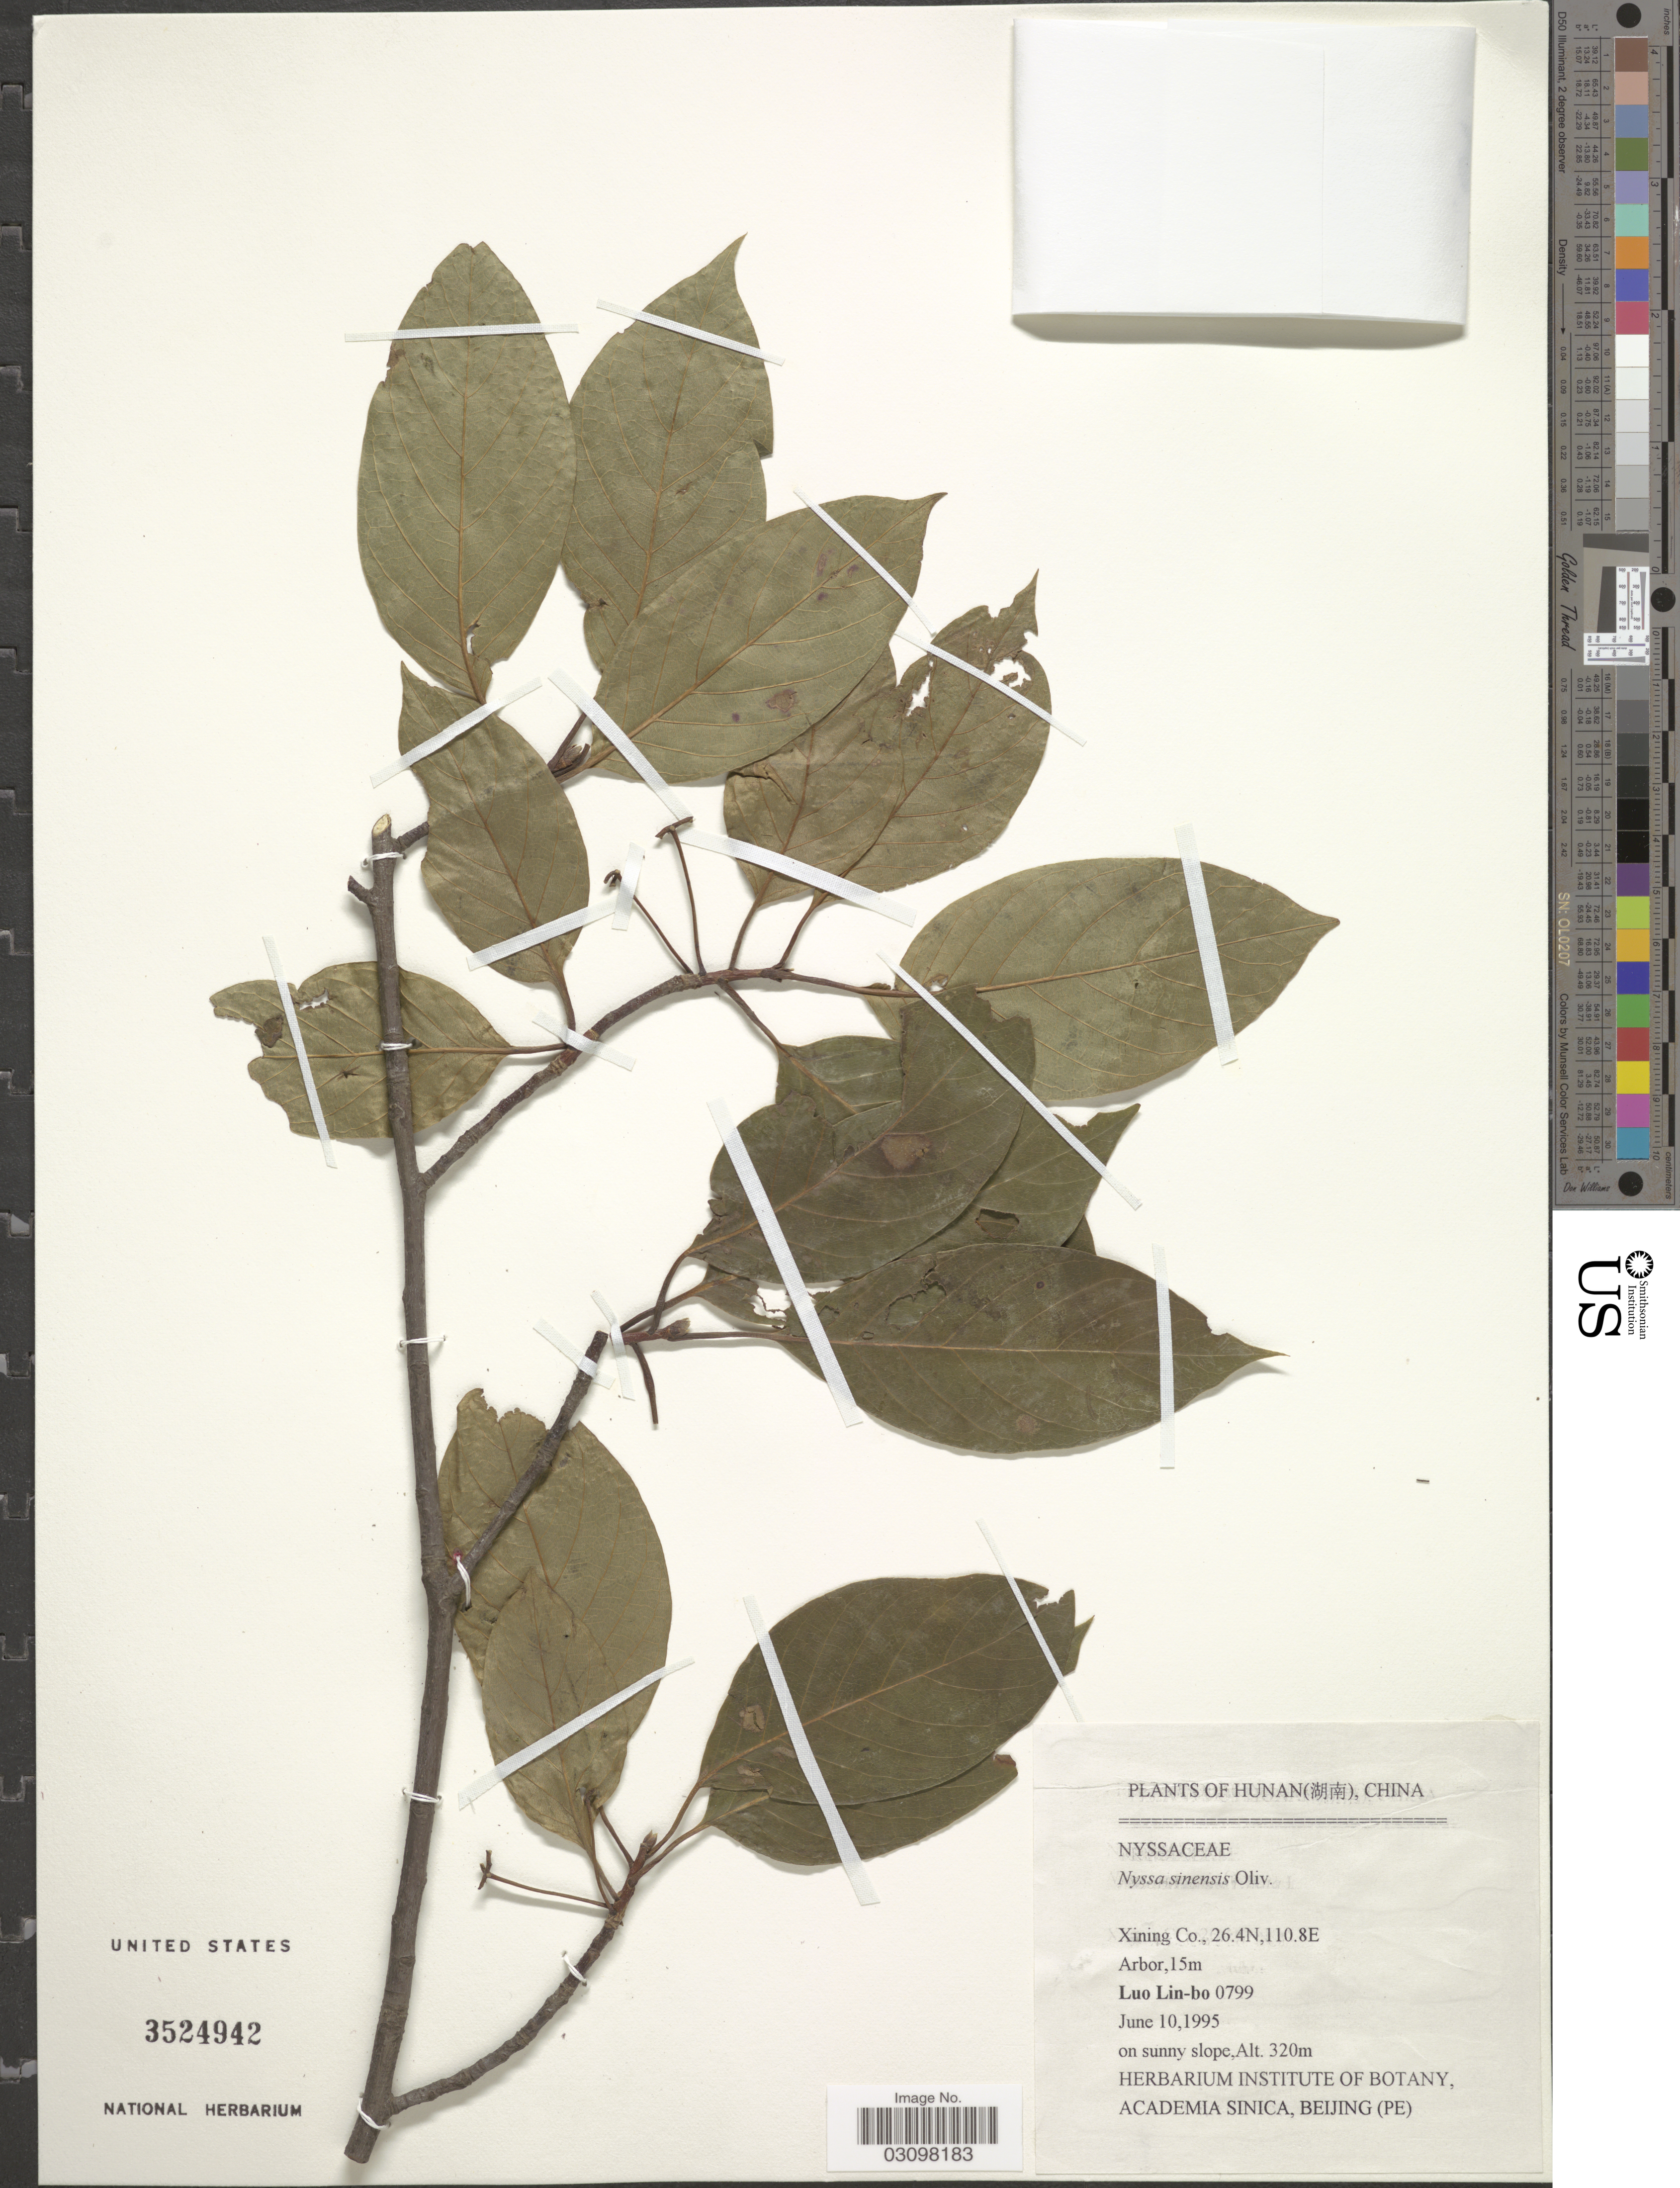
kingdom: Plantae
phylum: Tracheophyta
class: Magnoliopsida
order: Cornales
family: Nyssaceae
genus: Nyssa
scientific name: Nyssa sinensis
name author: Oliv. in Hook.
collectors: L. Lin-bo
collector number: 0799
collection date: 1995-06-10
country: China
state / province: Hunan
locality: Xining Co.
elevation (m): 320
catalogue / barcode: US 3524942